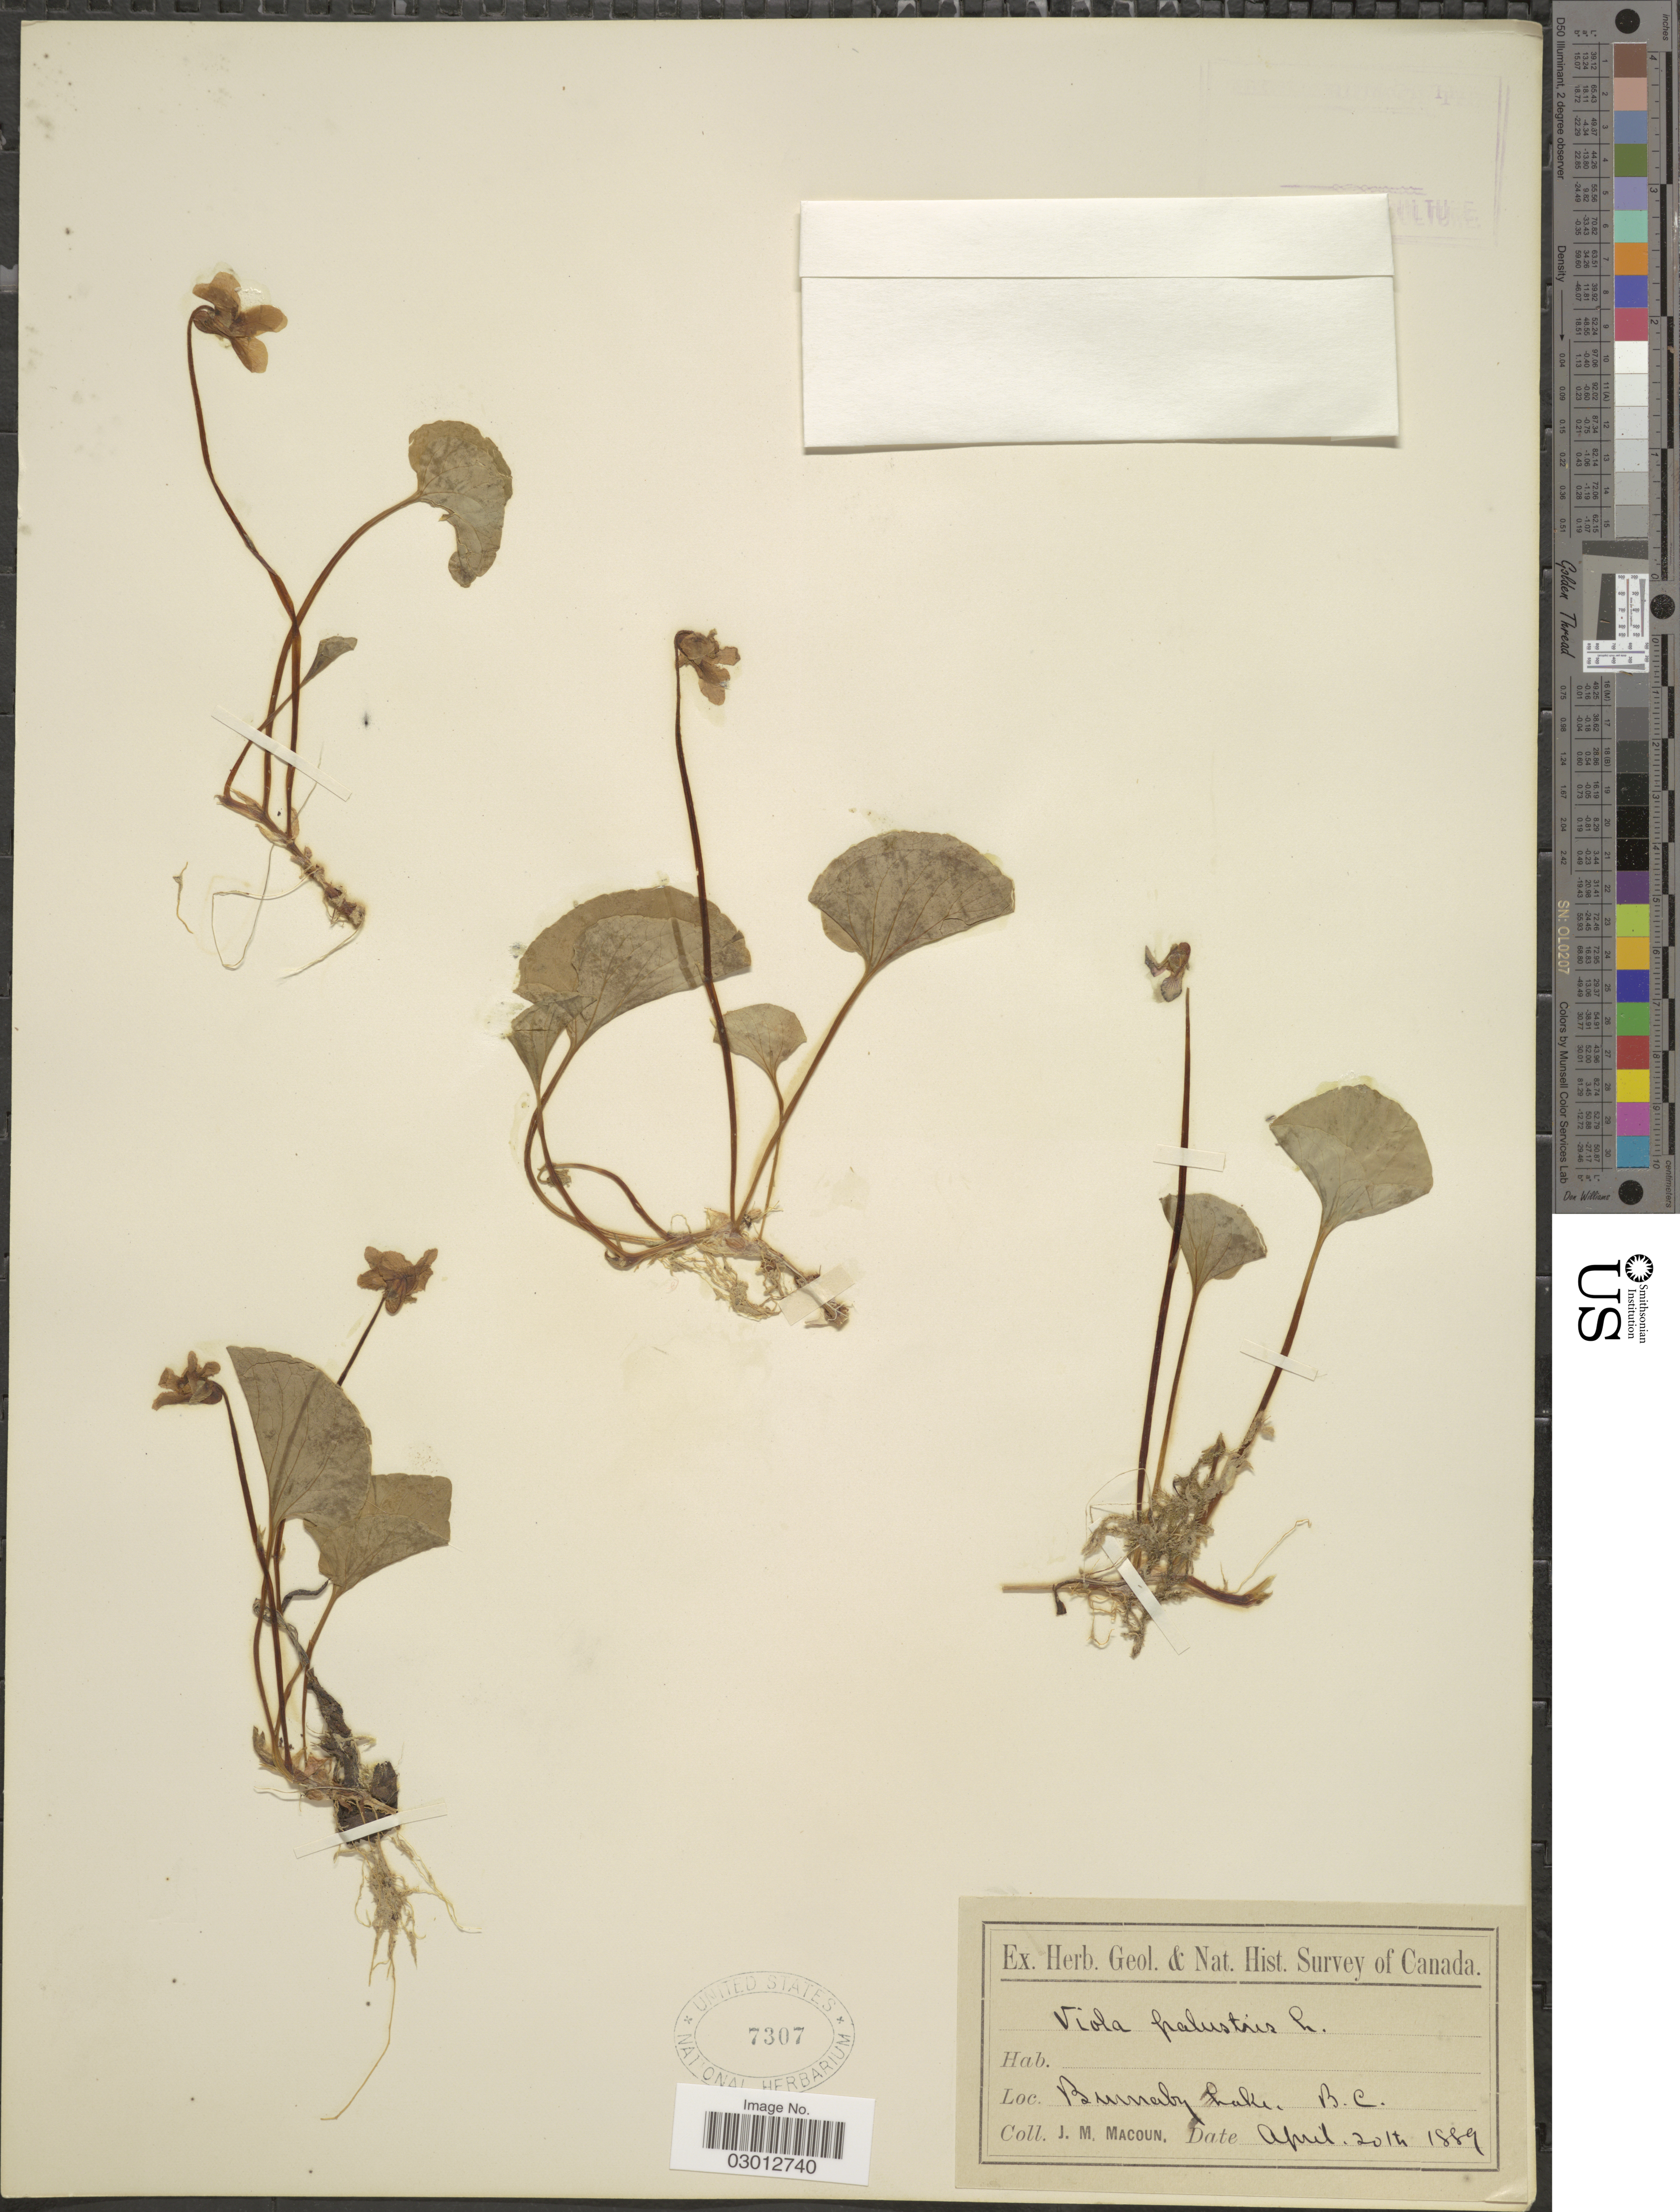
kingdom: Plantae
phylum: Tracheophyta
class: Magnoliopsida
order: Malpighiales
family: Violaceae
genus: Viola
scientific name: Viola palustris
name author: L.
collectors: J. M. Macoun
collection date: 1889-04-20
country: Canada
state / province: British Columbia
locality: Burnaby Lake.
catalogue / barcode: US 7307